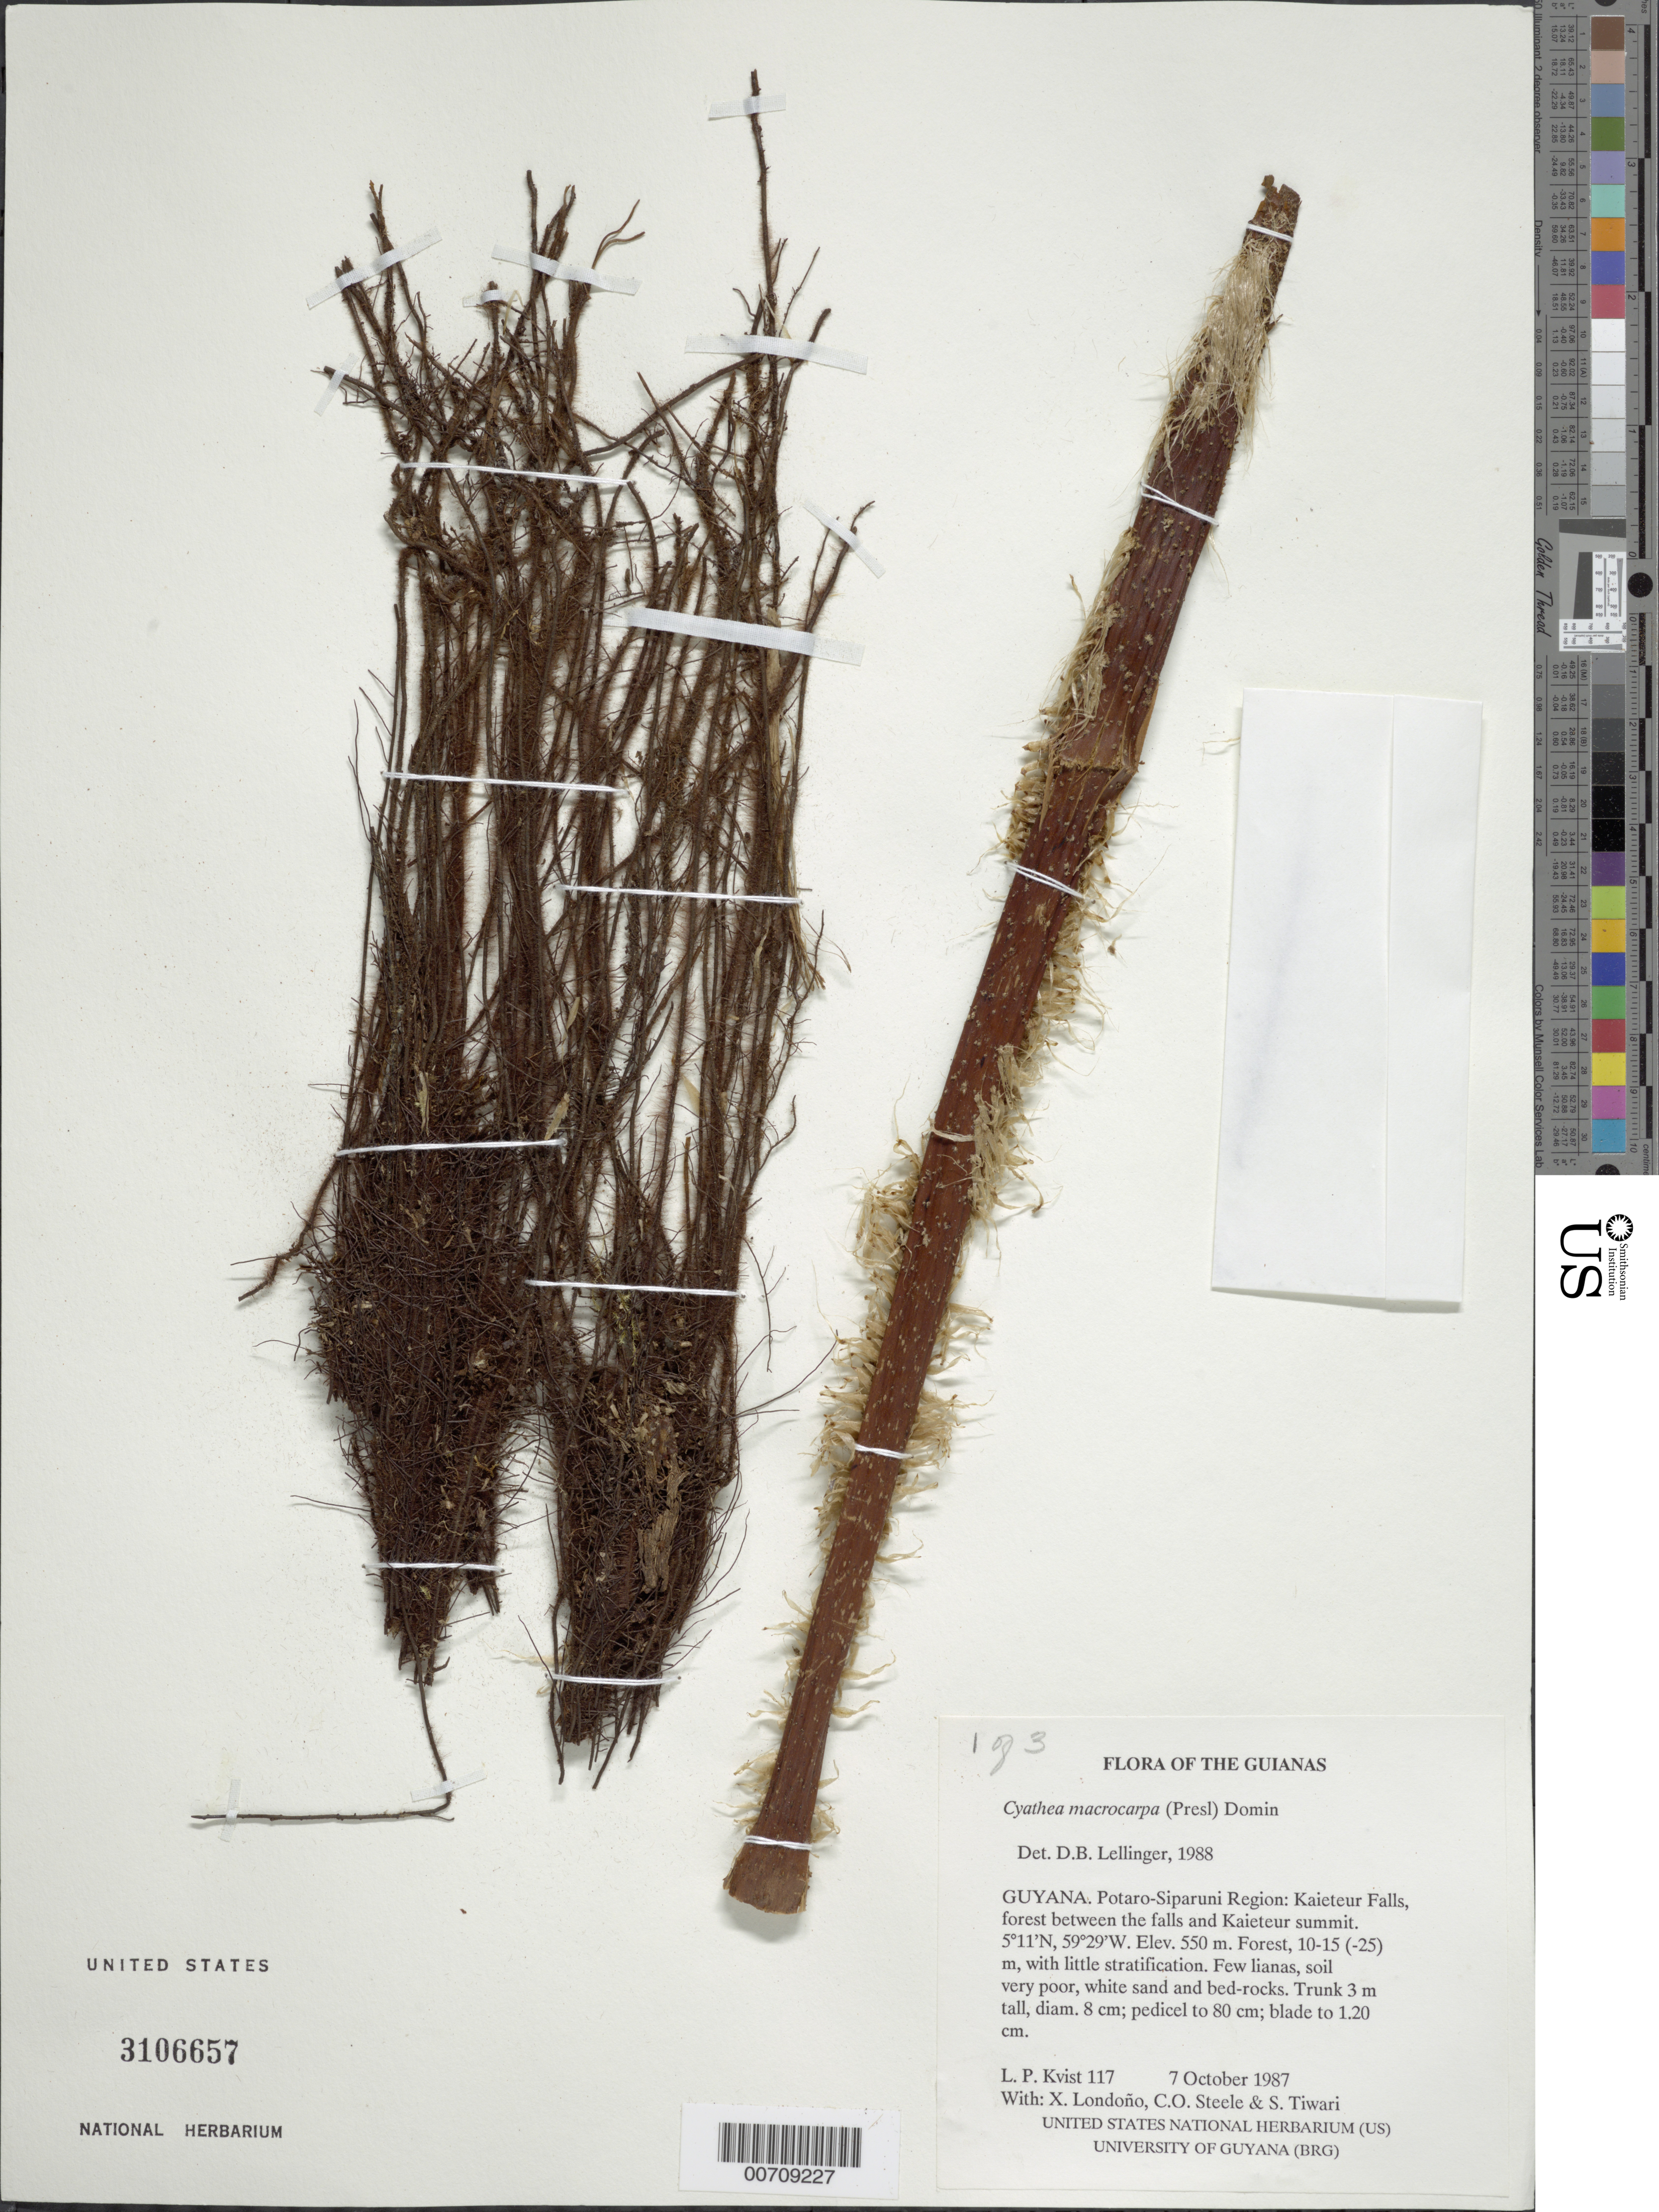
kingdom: Plantae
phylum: Tracheophyta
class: Polypodiopsida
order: Cyatheales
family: Cyatheaceae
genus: Cyathea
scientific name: Cyathea macrocarpa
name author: (C. Presl) Domin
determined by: Lellinger, David B., (BOT), Smithsonian Institution - National Museum of Natural History (UNITED STATES)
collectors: L. P. Kvist, X. Londoño, O. C. Steele & S. Tiwari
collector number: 117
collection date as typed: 7 October 1987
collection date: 1987-10-07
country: Guyana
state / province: Potaro-Siparuni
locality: Kaieteur Falls, between the falls and Kaieteur summit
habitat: Forest, 10-15 (-25) m, with little stratification. Few lianas, soil very poor, white sand and bed-rocks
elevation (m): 550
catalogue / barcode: US 3106657